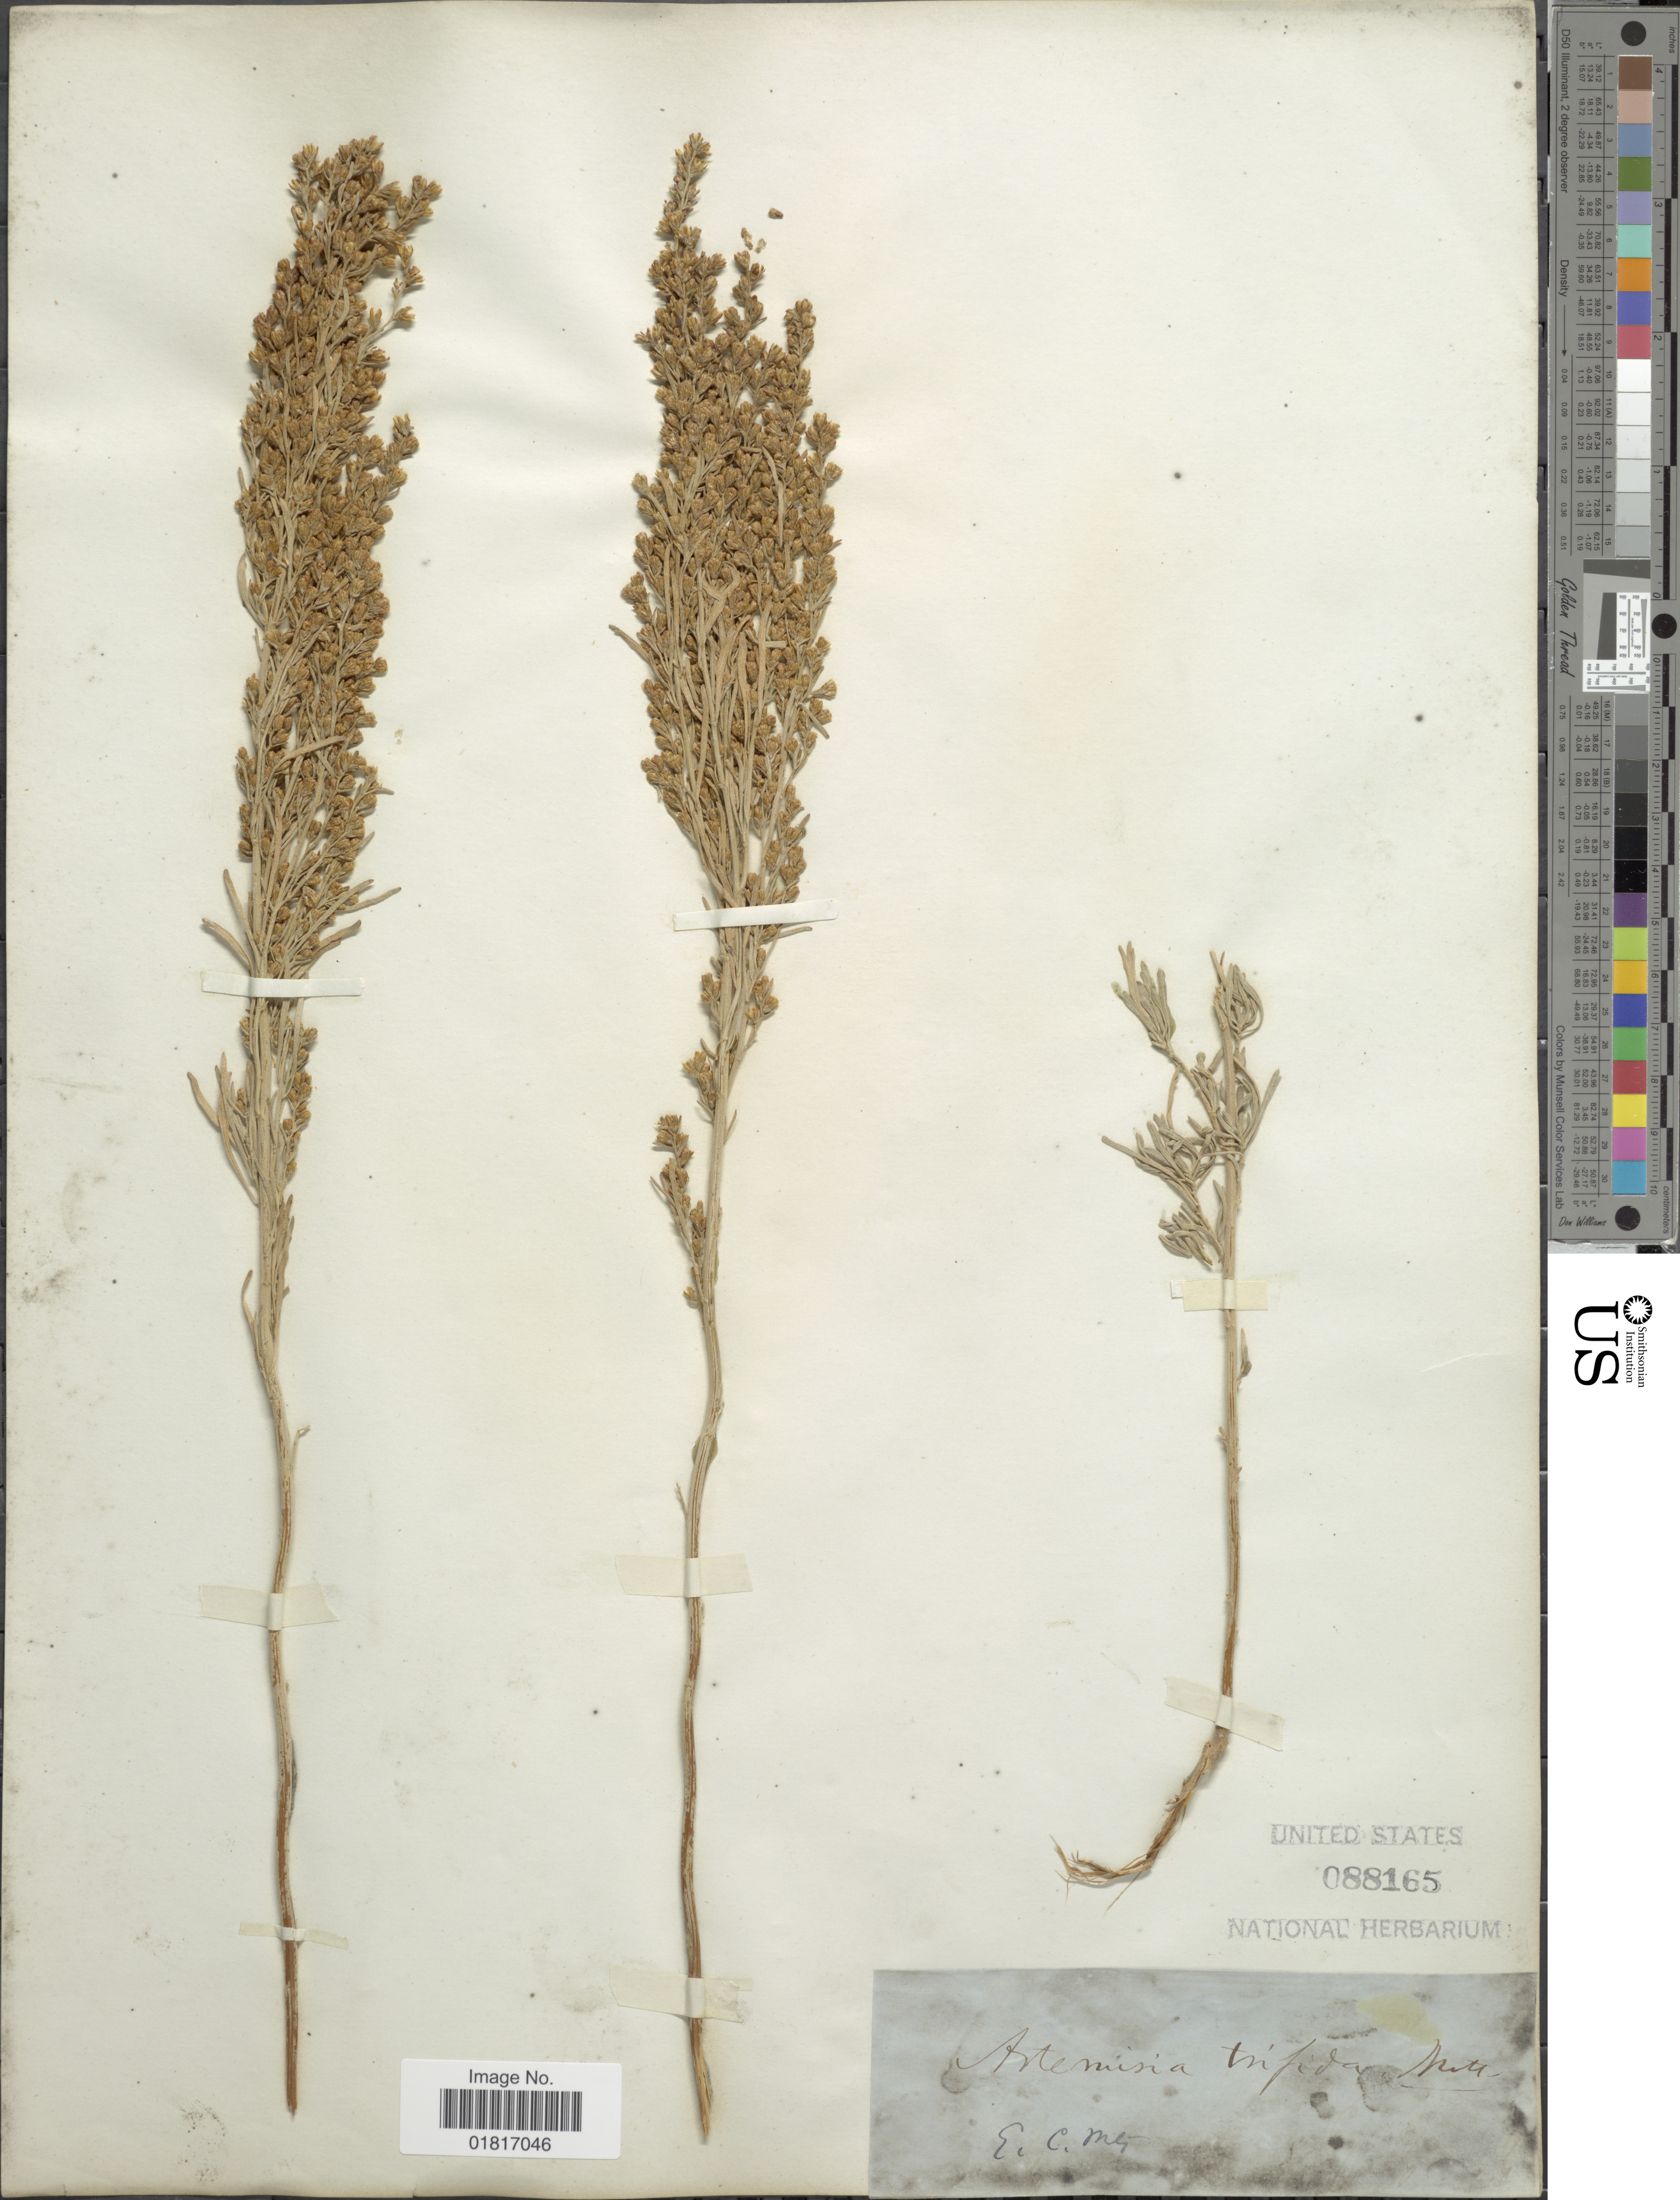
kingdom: Plantae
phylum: Tracheophyta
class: Magnoliopsida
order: Asterales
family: Asteraceae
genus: Artemisia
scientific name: Artemisia tridentata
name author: Nutt.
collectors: E. C. M.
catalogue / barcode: US 88165